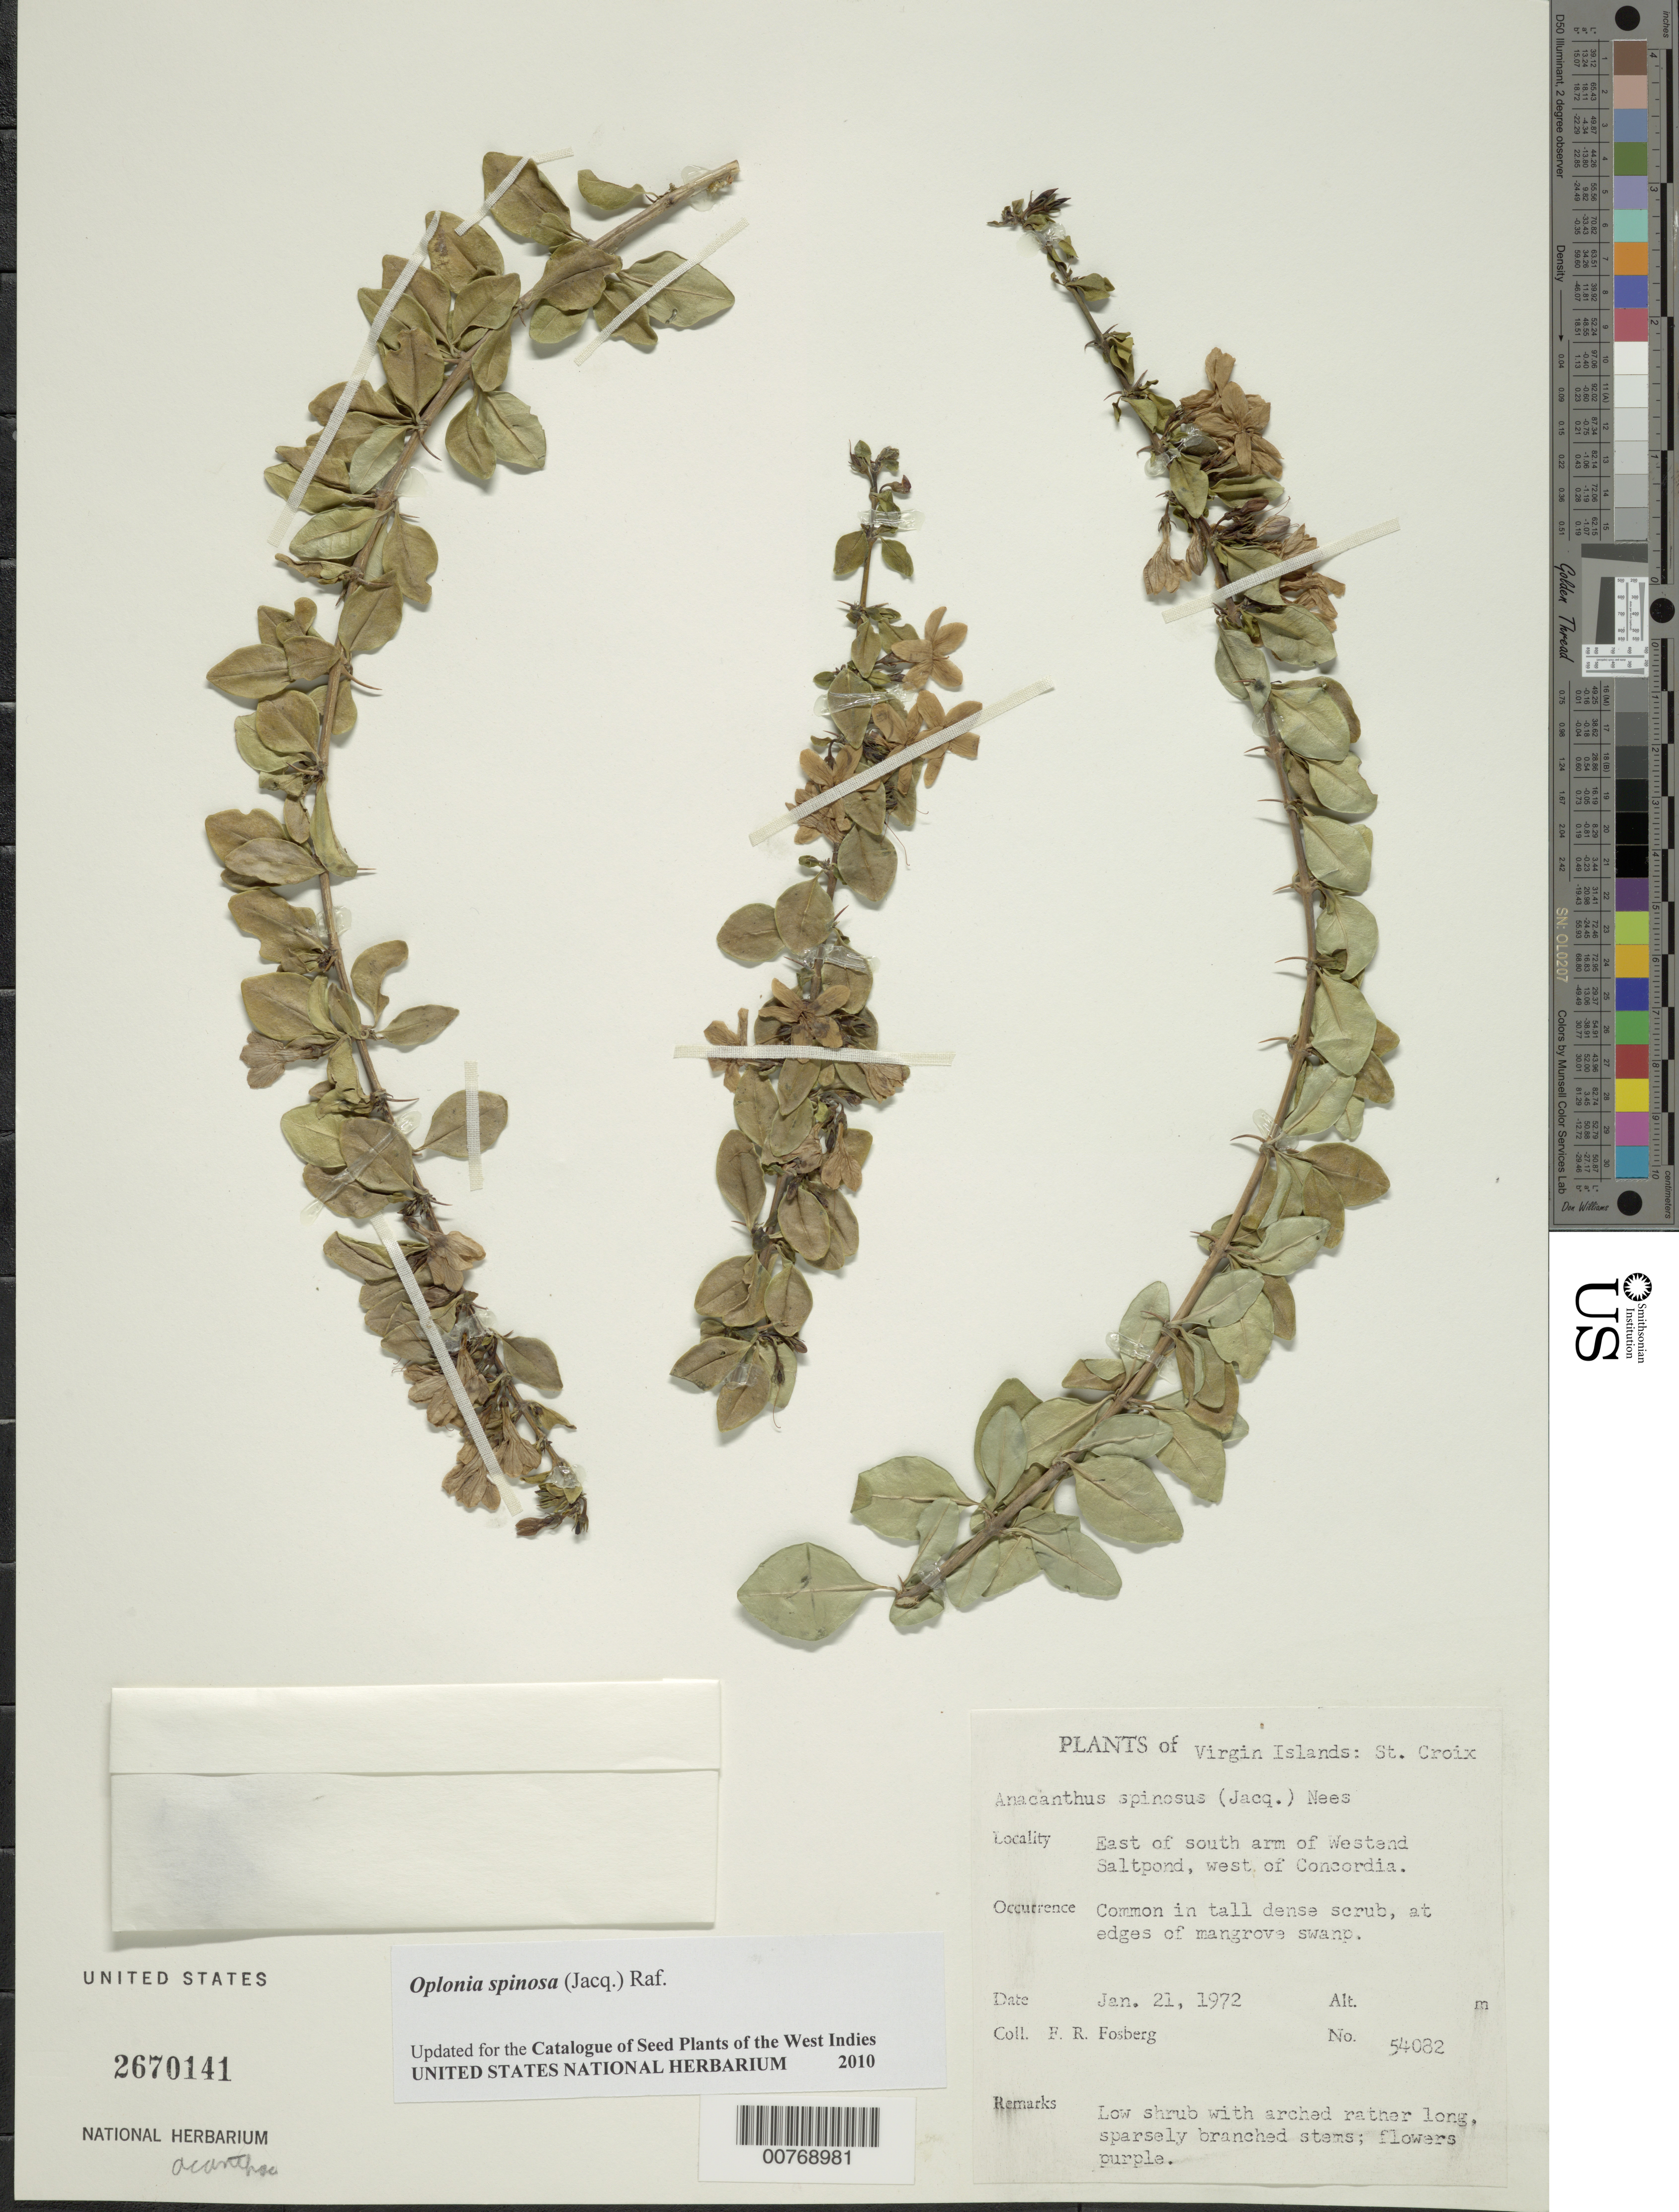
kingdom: Plantae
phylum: Tracheophyta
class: Magnoliopsida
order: Lamiales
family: Acanthaceae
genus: Oplonia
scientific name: Oplonia spinosa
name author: Raf.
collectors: F. R. Fosberg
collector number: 54082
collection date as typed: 21 Jan 1972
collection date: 1972-01-21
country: U.S. Virgin Islands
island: St. Croix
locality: East of south arm of Westand Saltpond, W of Concordia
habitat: Common in tall dense scrub, at edges of mangrove swamp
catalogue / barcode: US 2670141